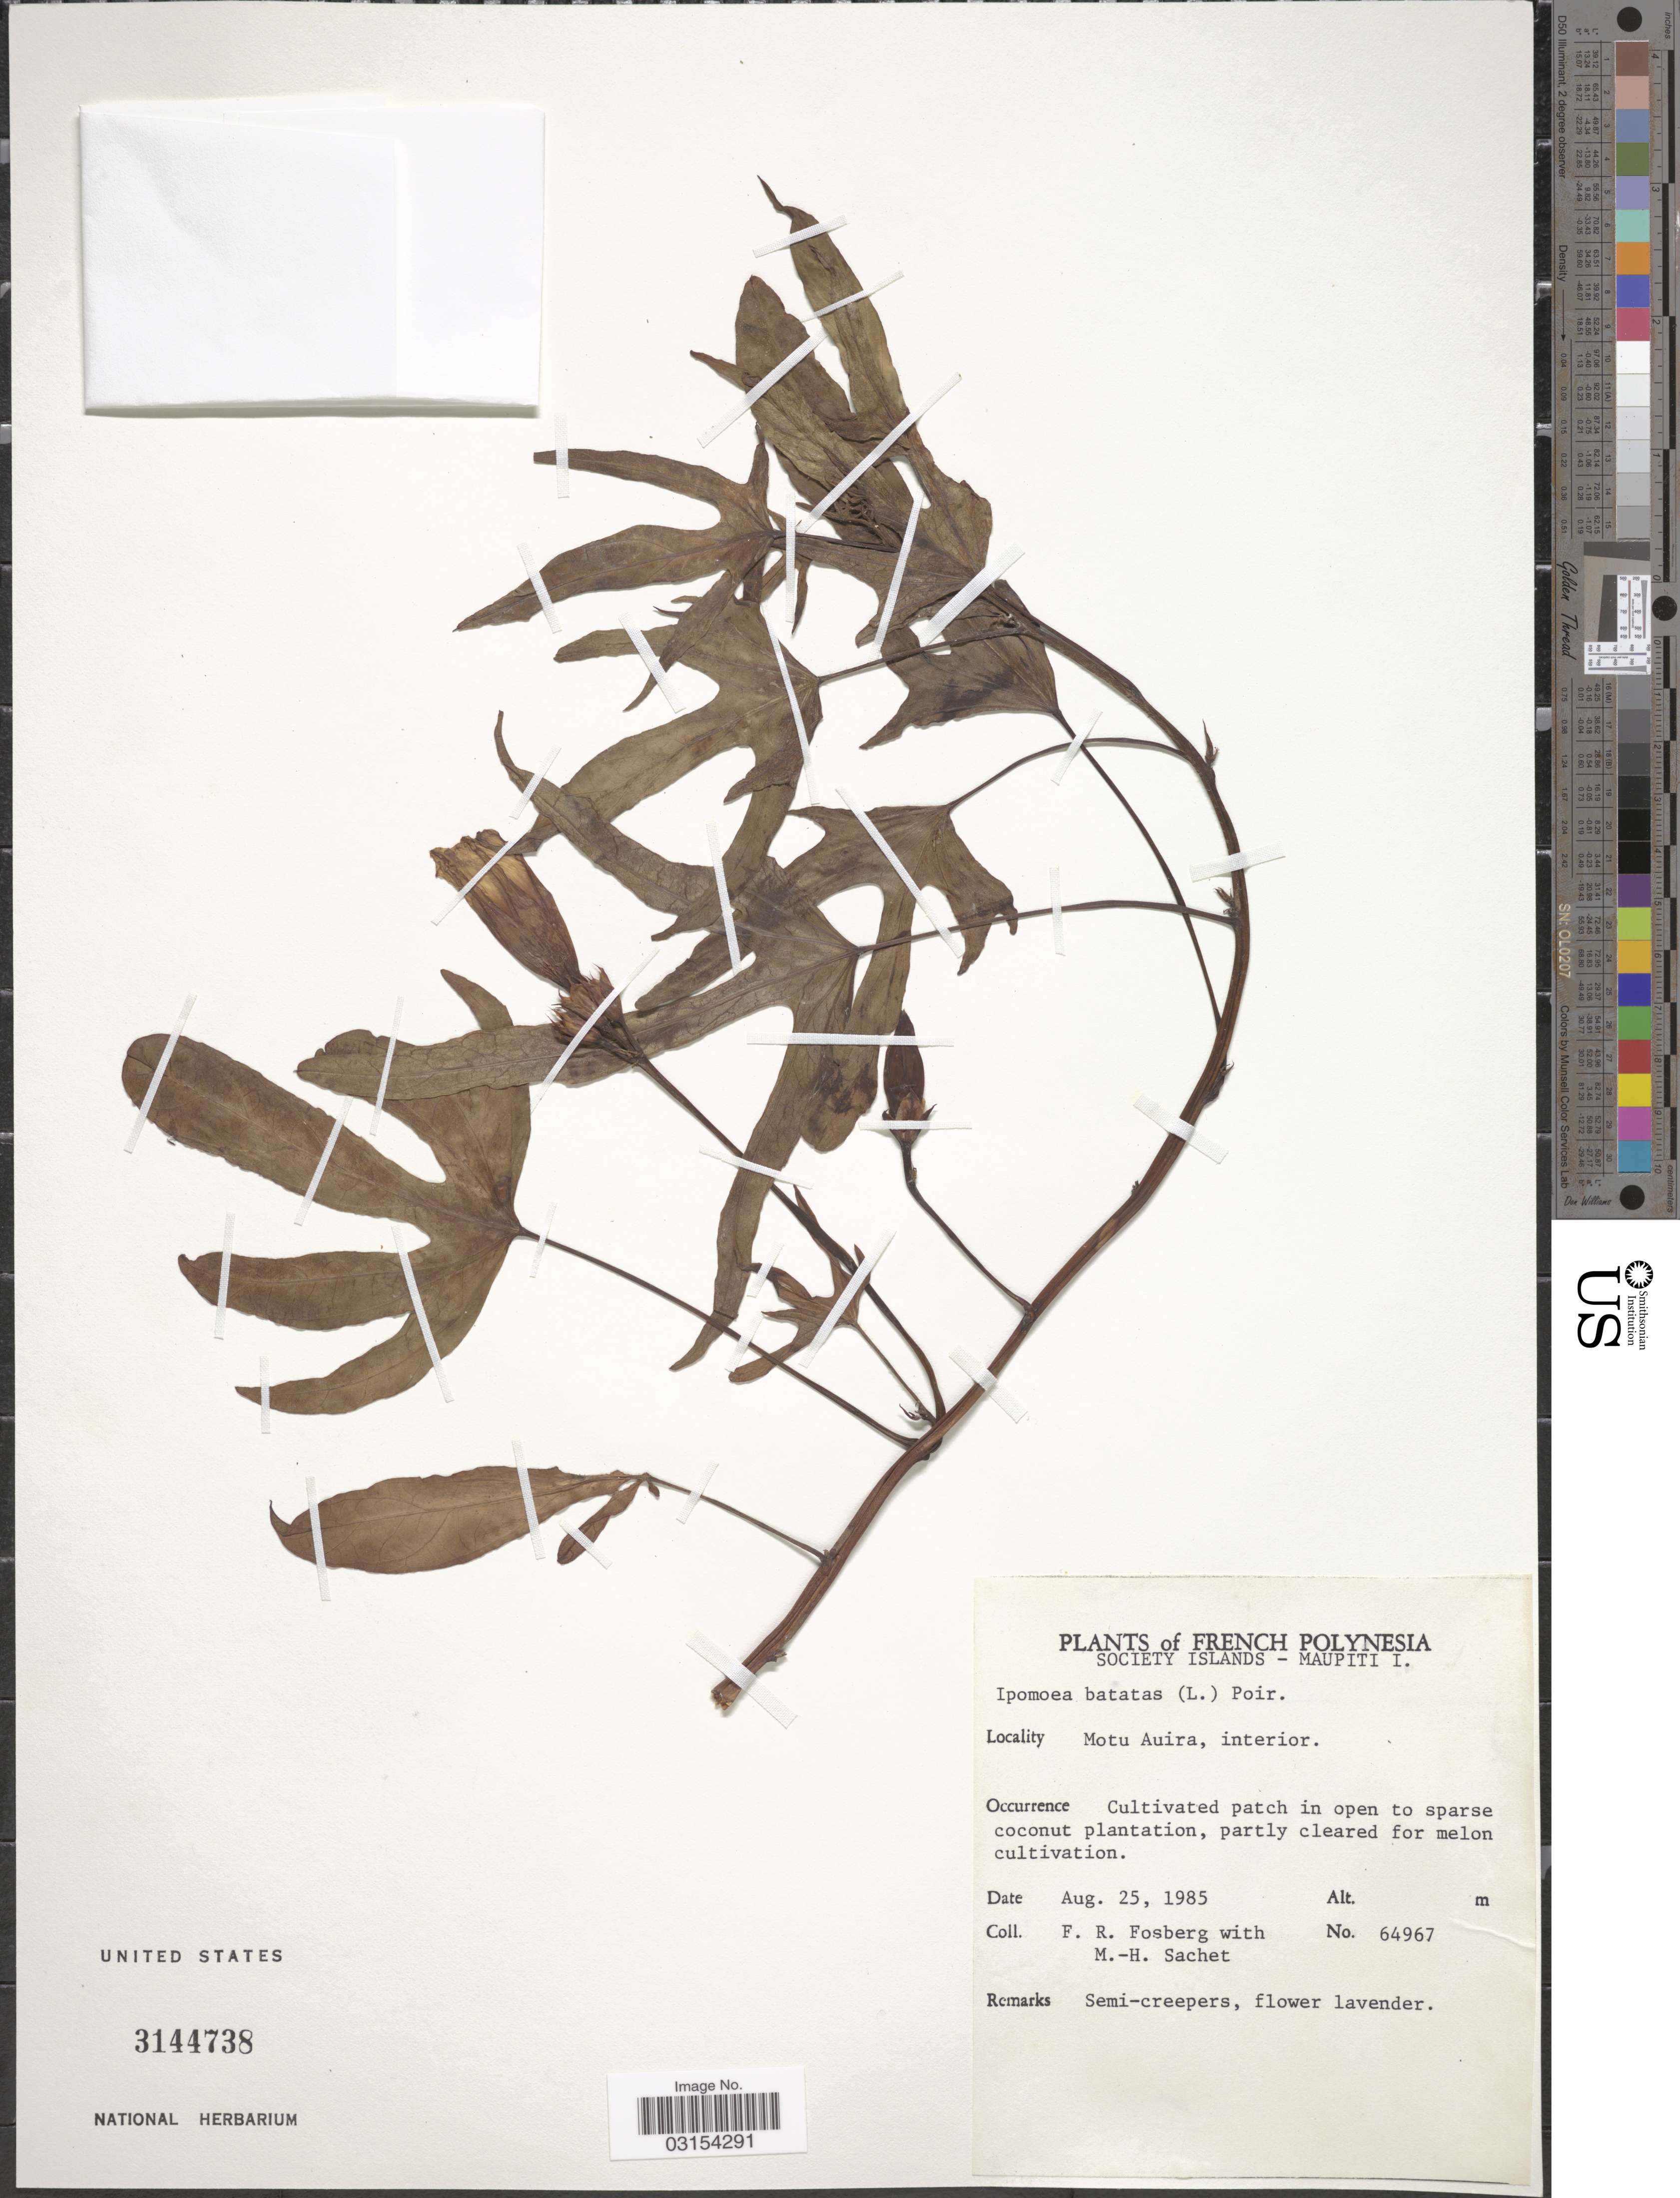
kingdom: Plantae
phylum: Tracheophyta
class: Magnoliopsida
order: Solanales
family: Convolvulaceae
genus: Ipomoea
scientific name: Ipomoea batatas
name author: (L.) Lam.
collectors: F. R. Fosberg & M.-H. Sachet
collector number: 64967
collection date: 1985-08-25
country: French Polynesia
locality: Society Islands - Maupiti I. Motu Auira, interior.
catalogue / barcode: US 3144738